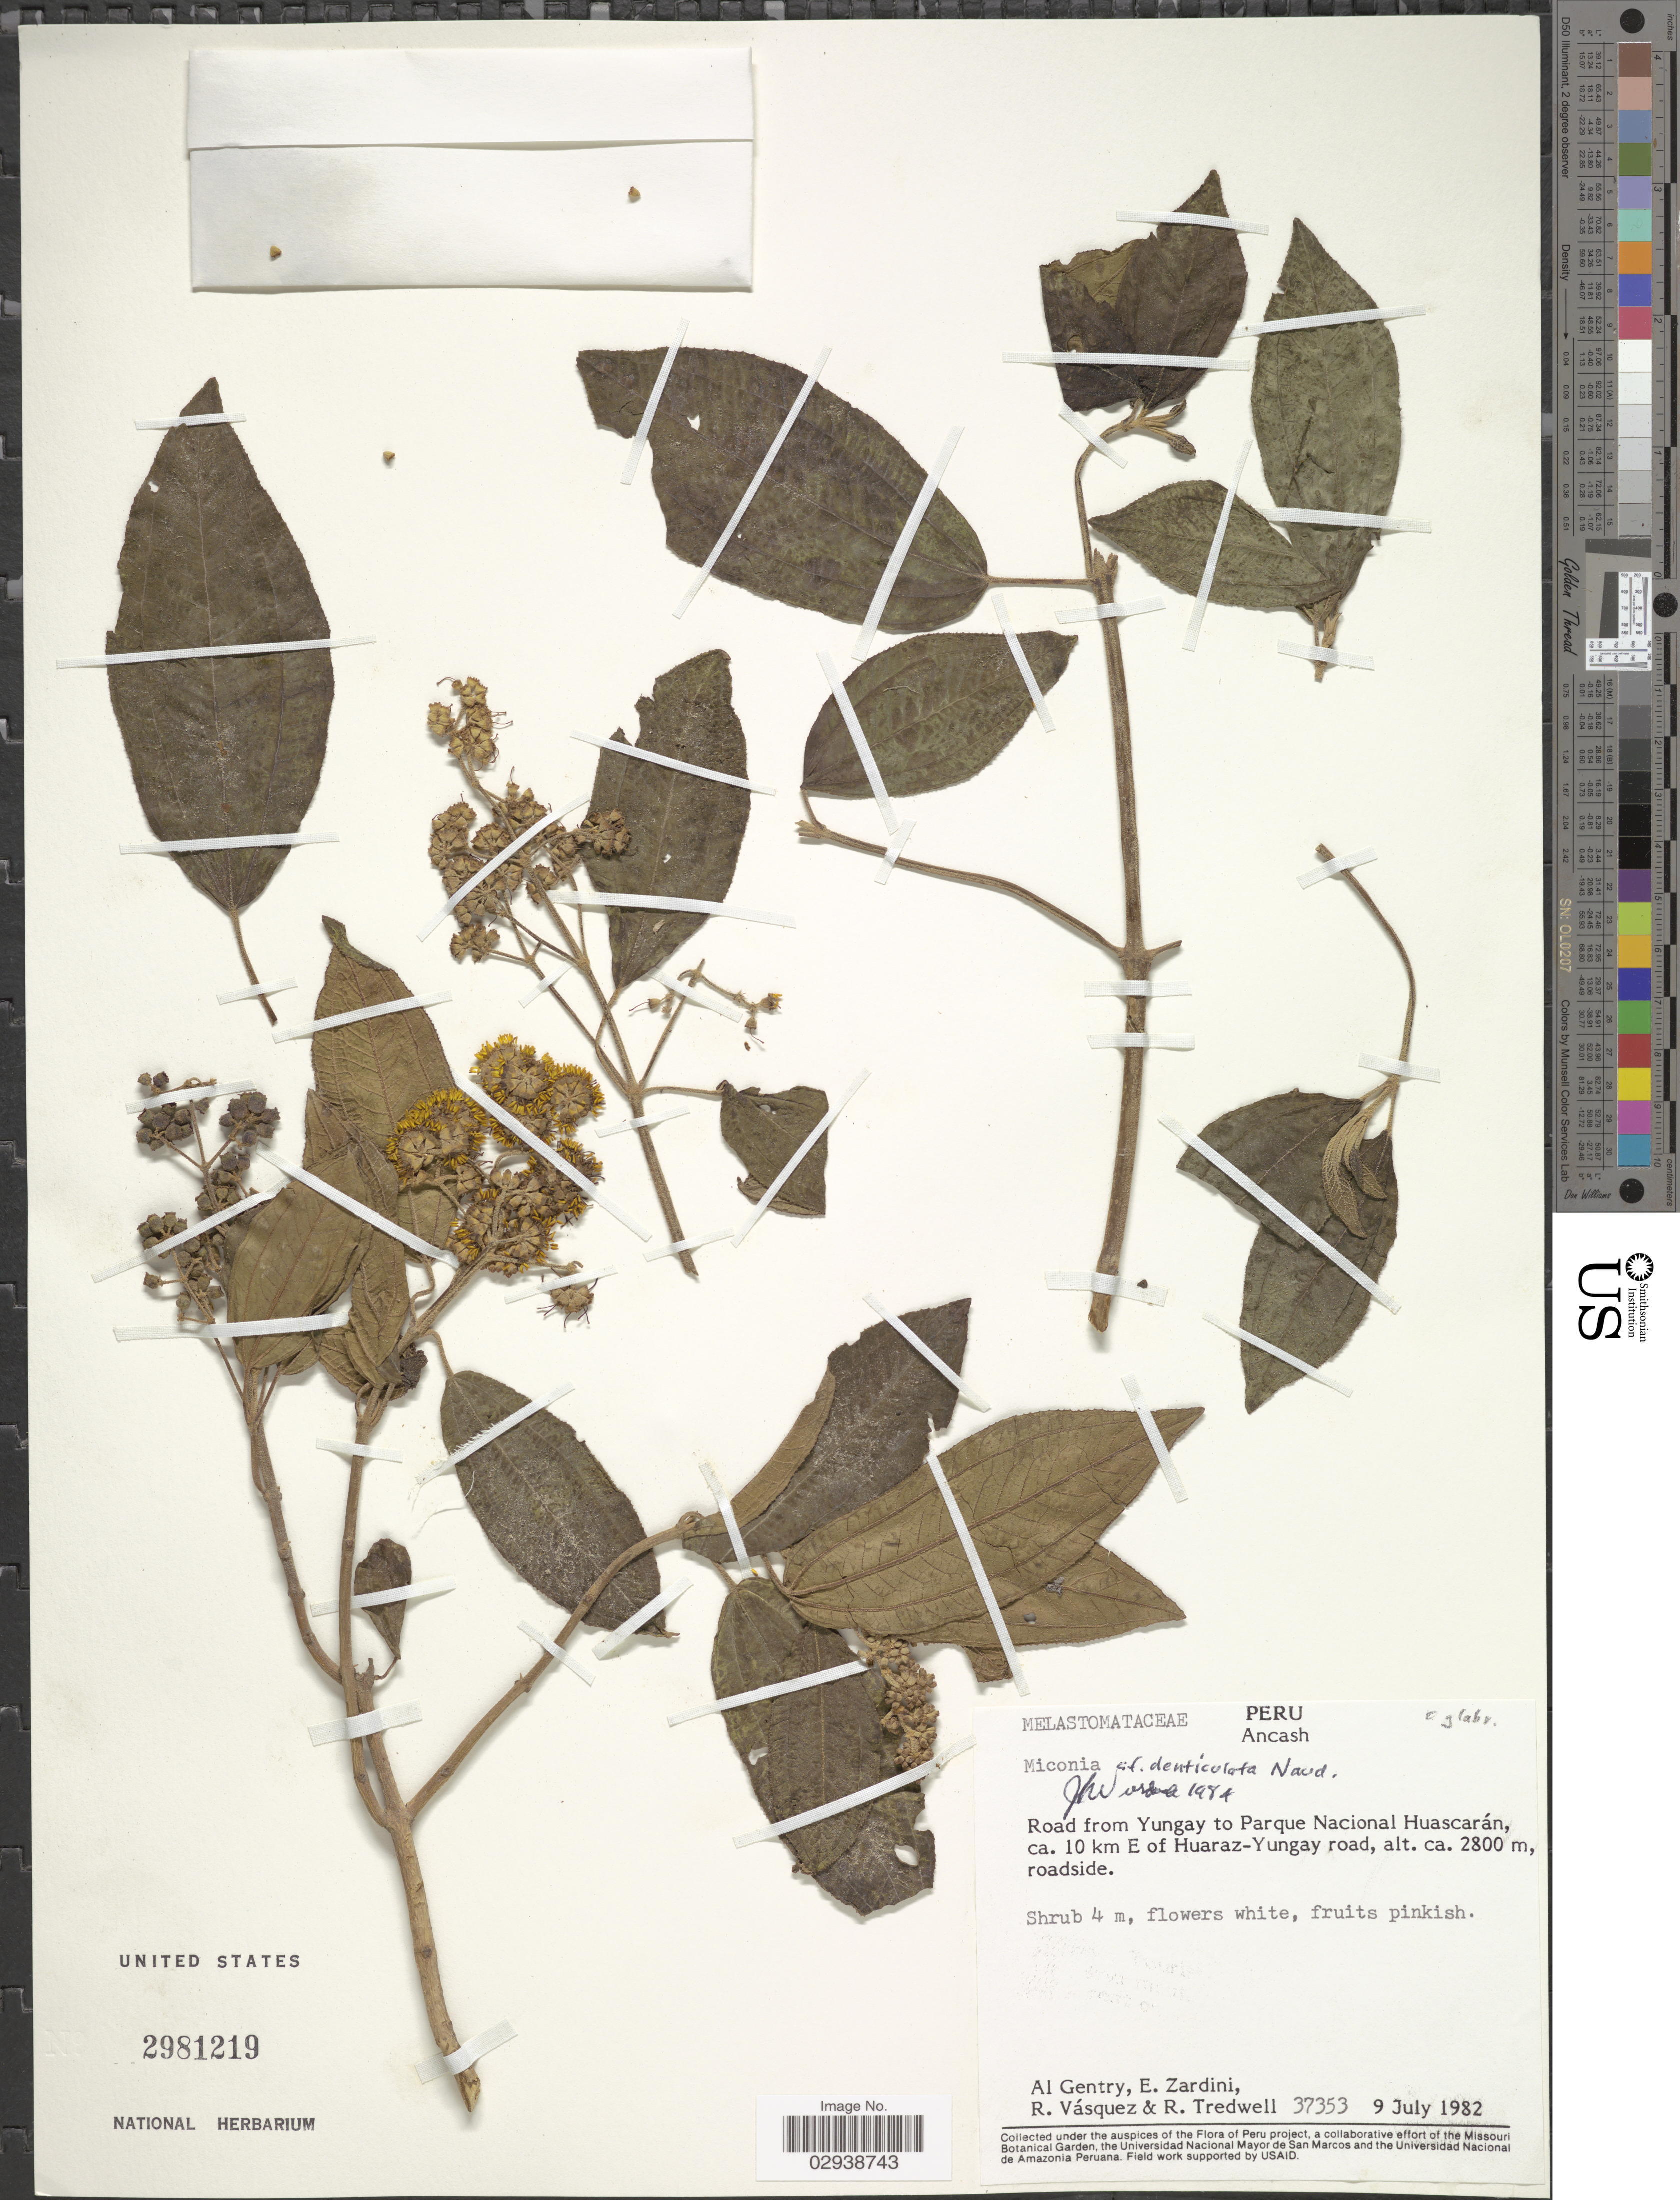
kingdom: Plantae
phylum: Tracheophyta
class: Magnoliopsida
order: Myrtales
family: Melastomataceae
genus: Miconia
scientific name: Miconia denticulata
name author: Naudin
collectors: A. H. Gentry, E. Zardini, R. Vásquez & R. Tredwell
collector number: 37353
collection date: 1982-07-09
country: Peru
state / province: Ancash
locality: Road from Yungay to Parque Nacional Huascarán, ca. 10 km E of Huaraz-Yungay road.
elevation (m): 2800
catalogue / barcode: US 2981219